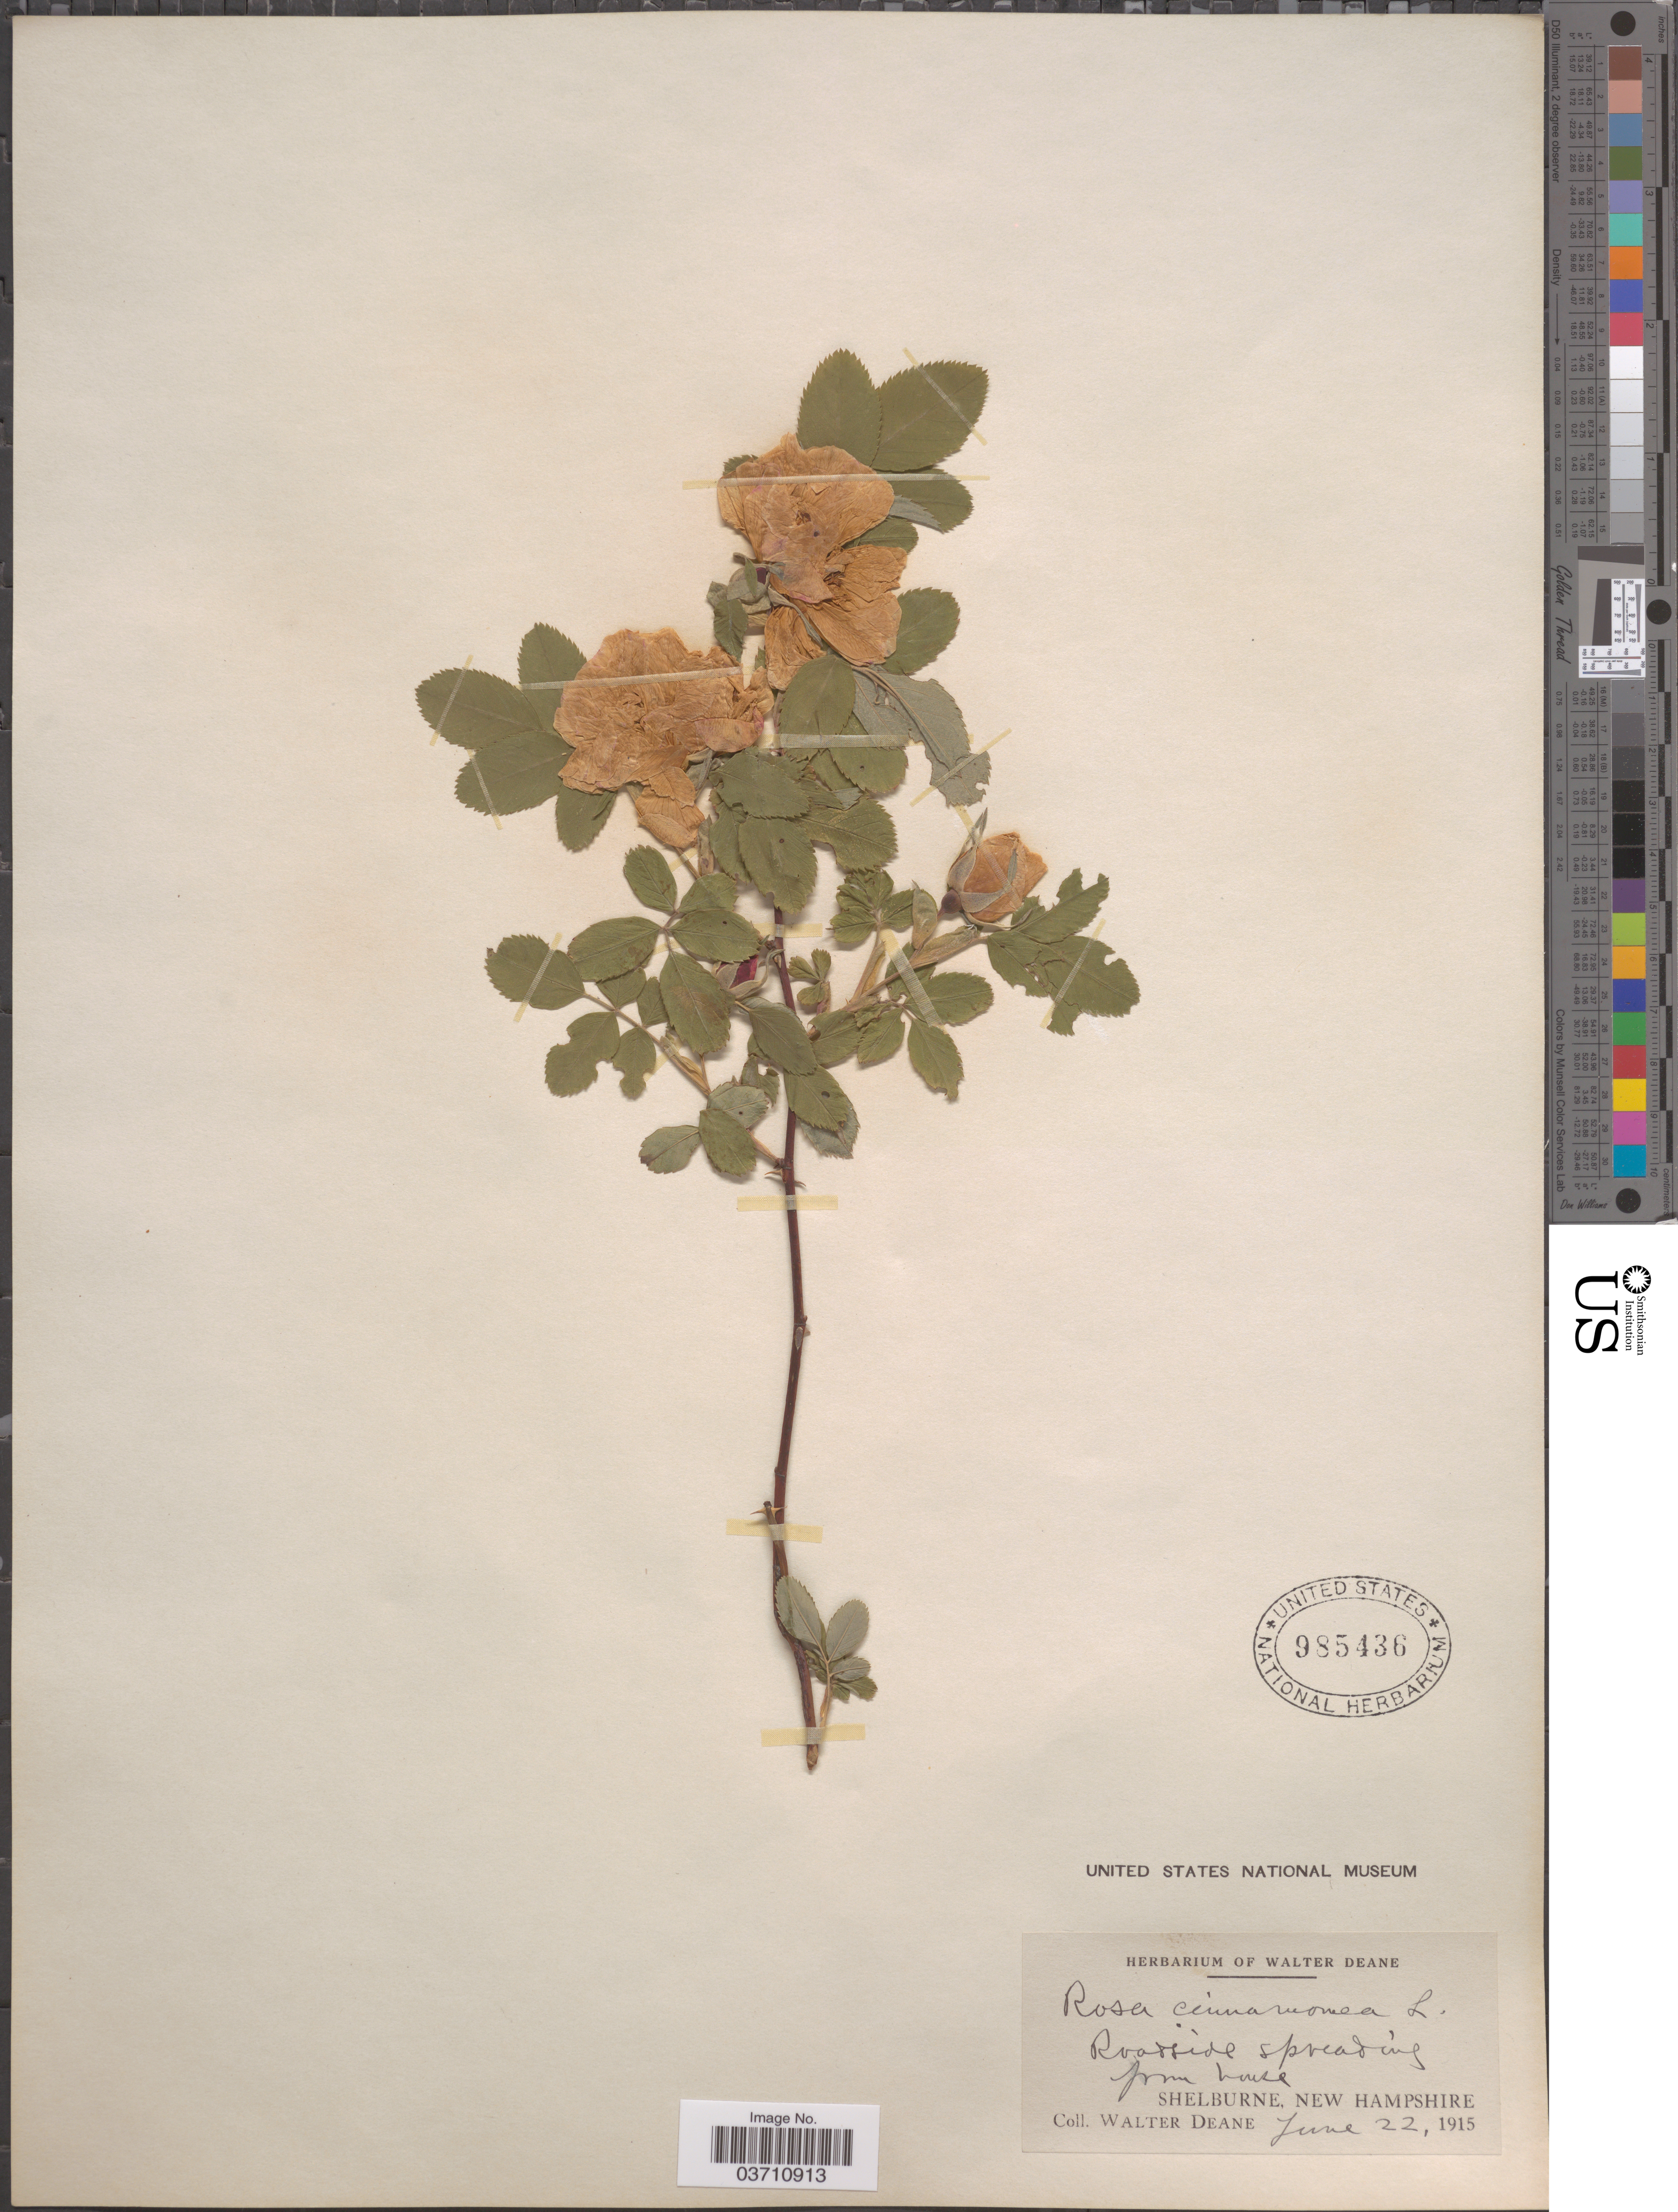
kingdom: Plantae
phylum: Tracheophyta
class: Magnoliopsida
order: Rosales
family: Rosaceae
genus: Rosa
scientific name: Rosa cinnamomea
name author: L.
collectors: W. Deane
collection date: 1915-06-22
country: United States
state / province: New Hampshire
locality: Shelburne.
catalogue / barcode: US 985436